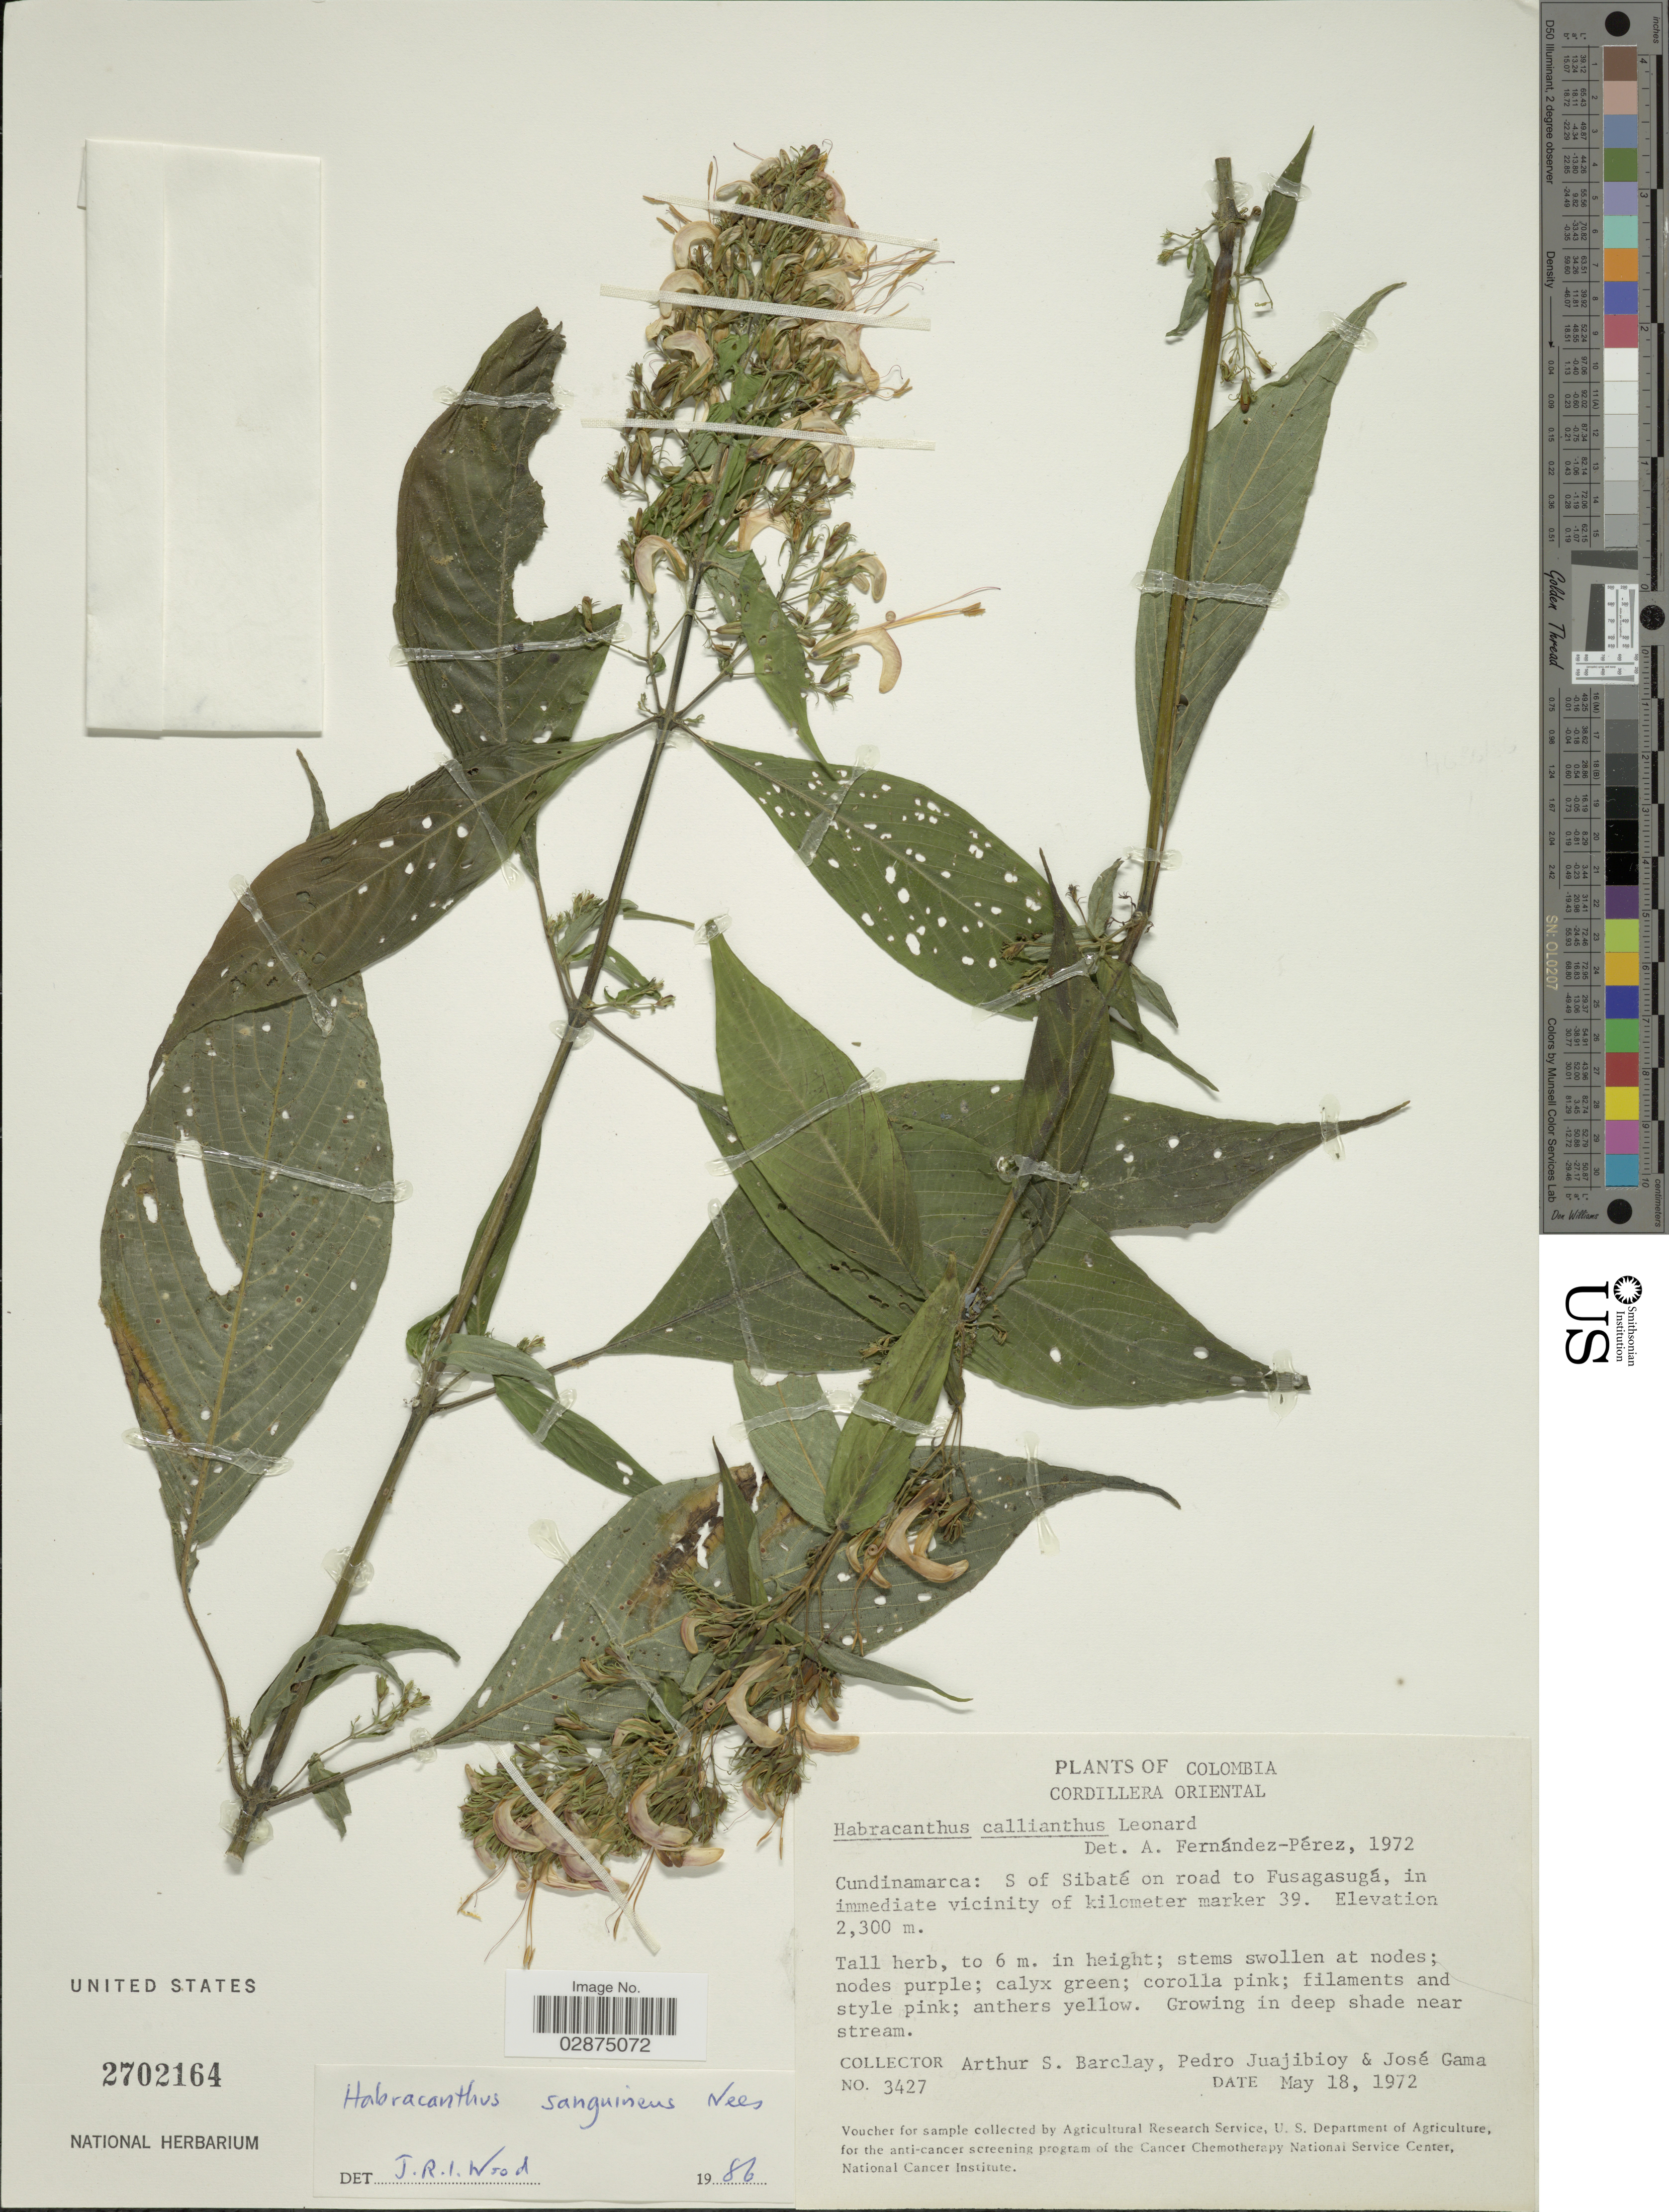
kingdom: Plantae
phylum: Tracheophyta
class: Magnoliopsida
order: Lamiales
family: Acanthaceae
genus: Habracanthus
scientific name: Habracanthus sanguineus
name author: Nees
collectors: A. S. Barclay, P. Juajibioy & J. Gama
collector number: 3427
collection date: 1972-05-18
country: Colombia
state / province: Cundinamarca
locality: Cordillera Oriental. S of Sibaté on road to Fusagasugá, in immediate vicinity of kilometer marker 39.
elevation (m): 2300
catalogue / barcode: US 2702164